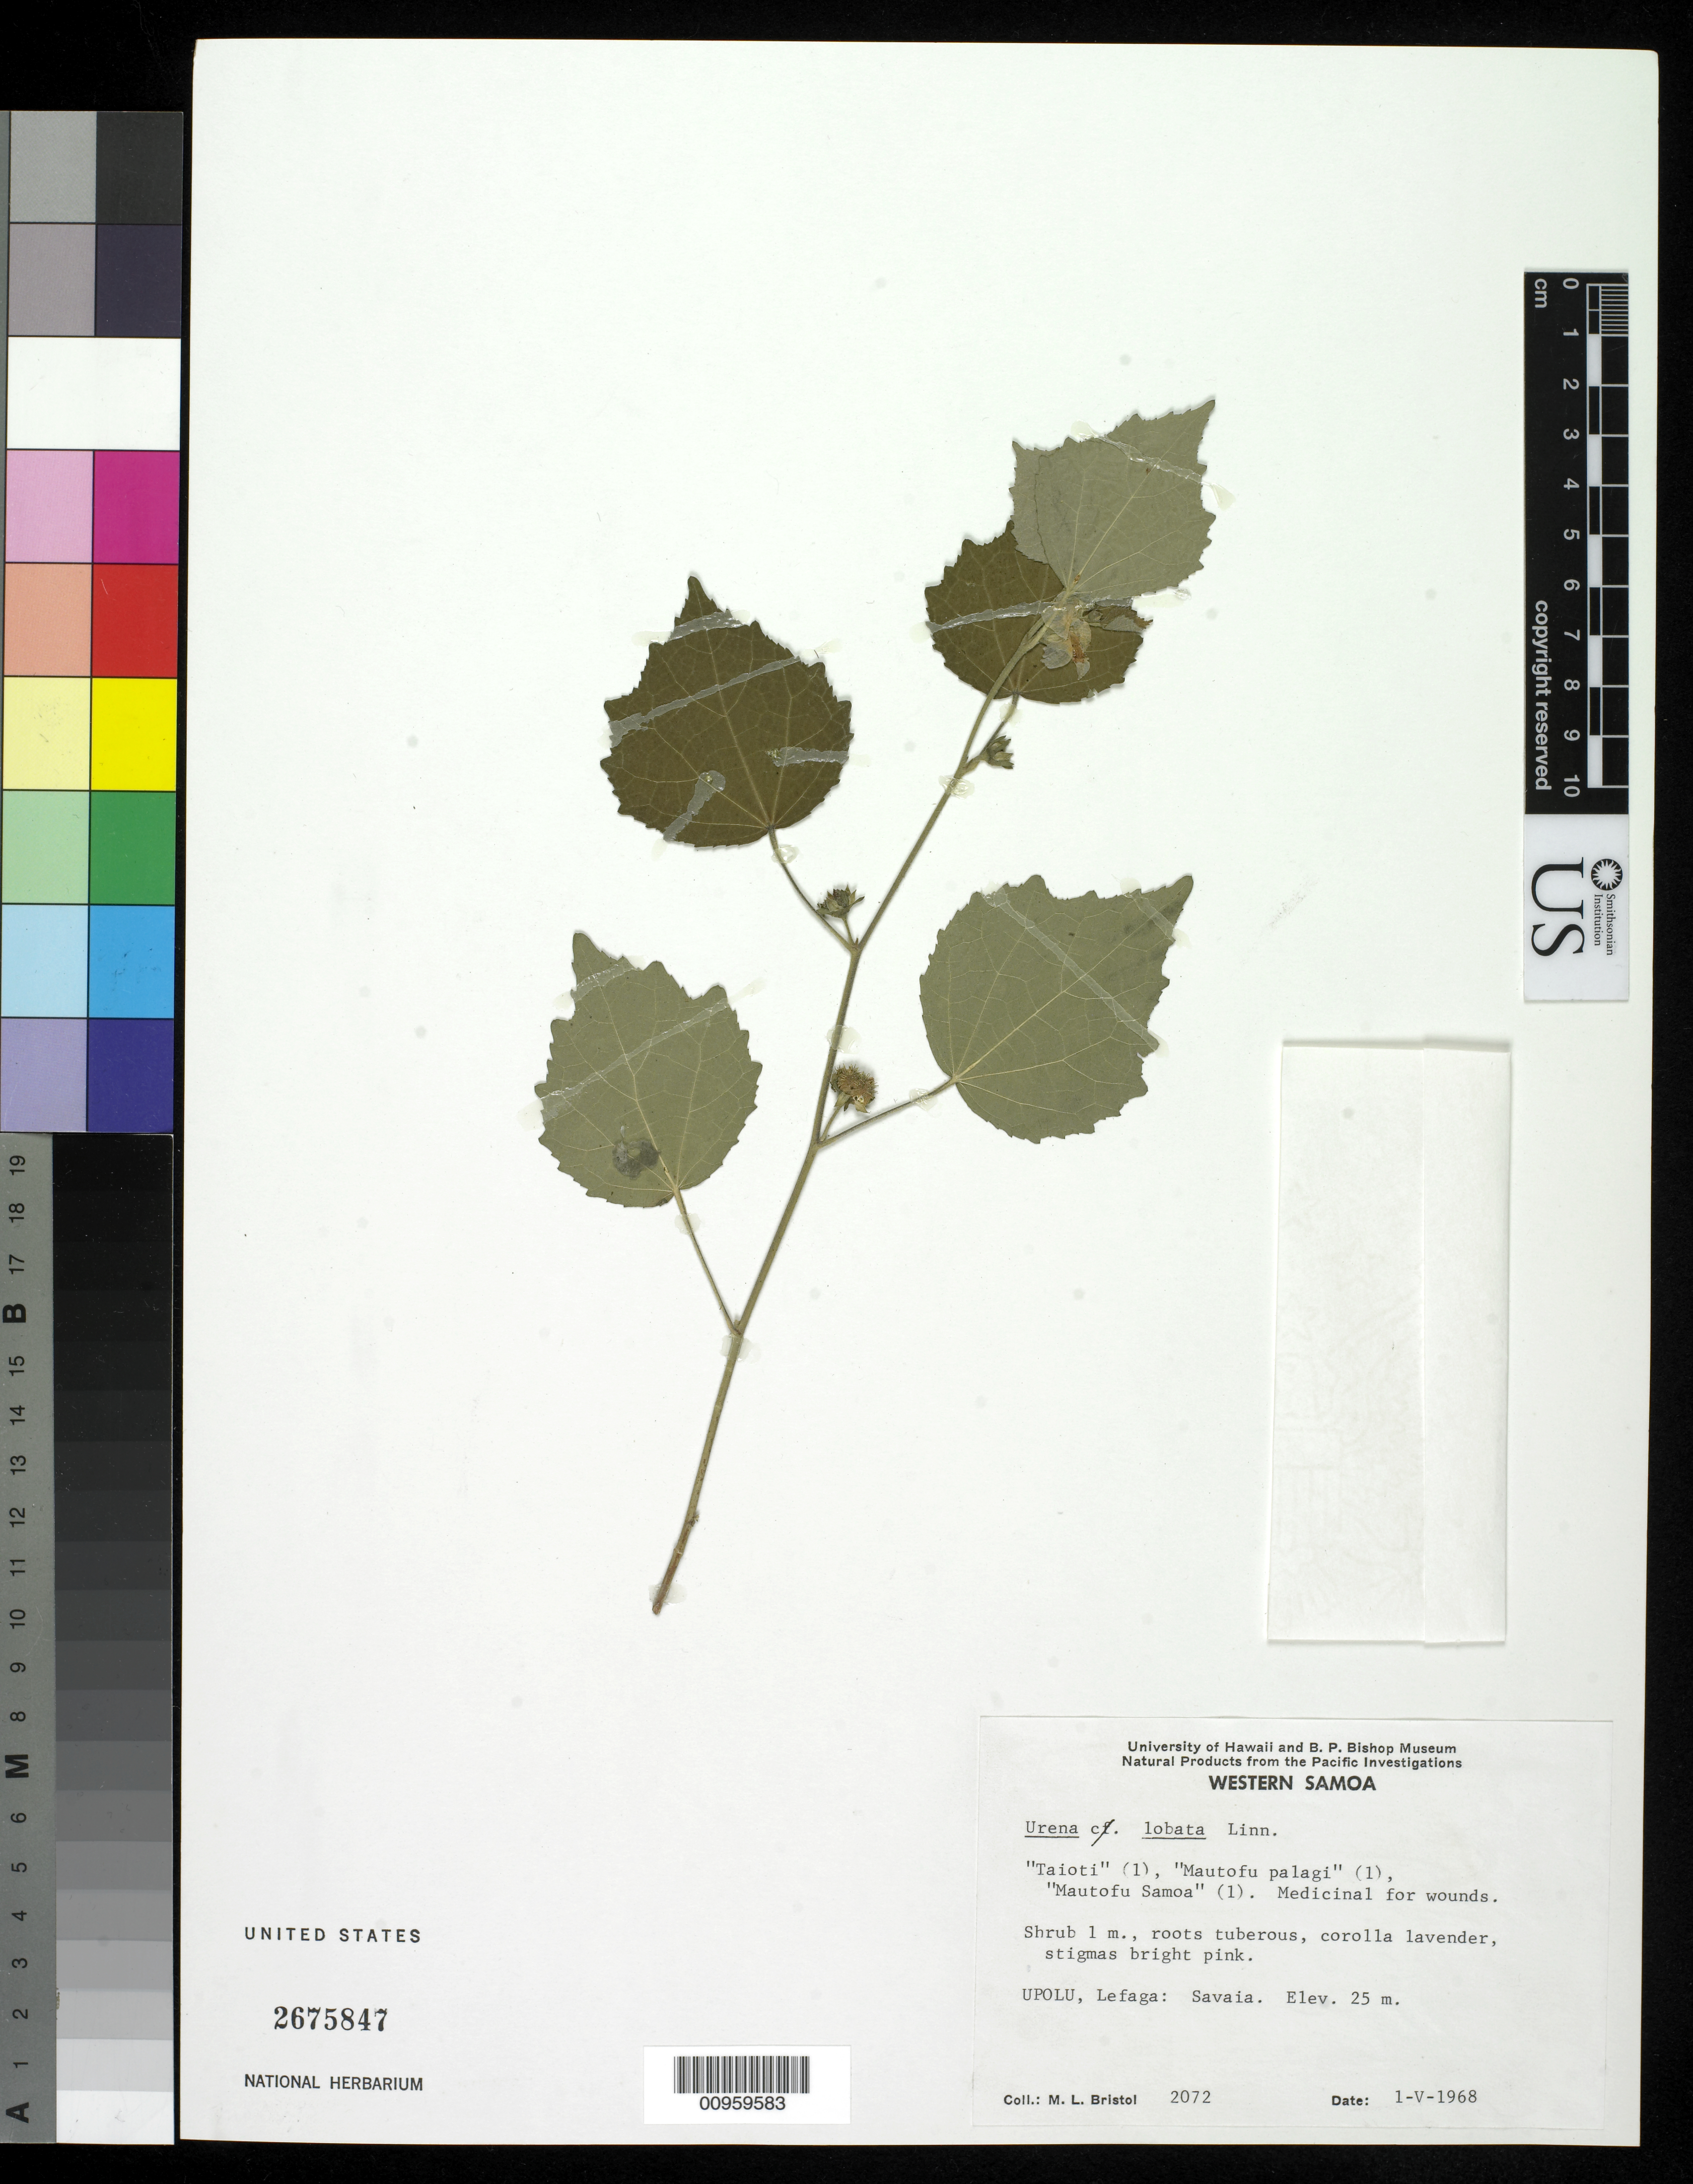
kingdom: Plantae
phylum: Tracheophyta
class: Magnoliopsida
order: Malvales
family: Malvaceae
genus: Urena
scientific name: Urena lobata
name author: L.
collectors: M. L. Bristol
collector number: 2072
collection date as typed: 01 May 1968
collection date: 1968-05-01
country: Samoa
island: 'Upolu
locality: Lefaga. Savaia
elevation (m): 25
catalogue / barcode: US 2675847